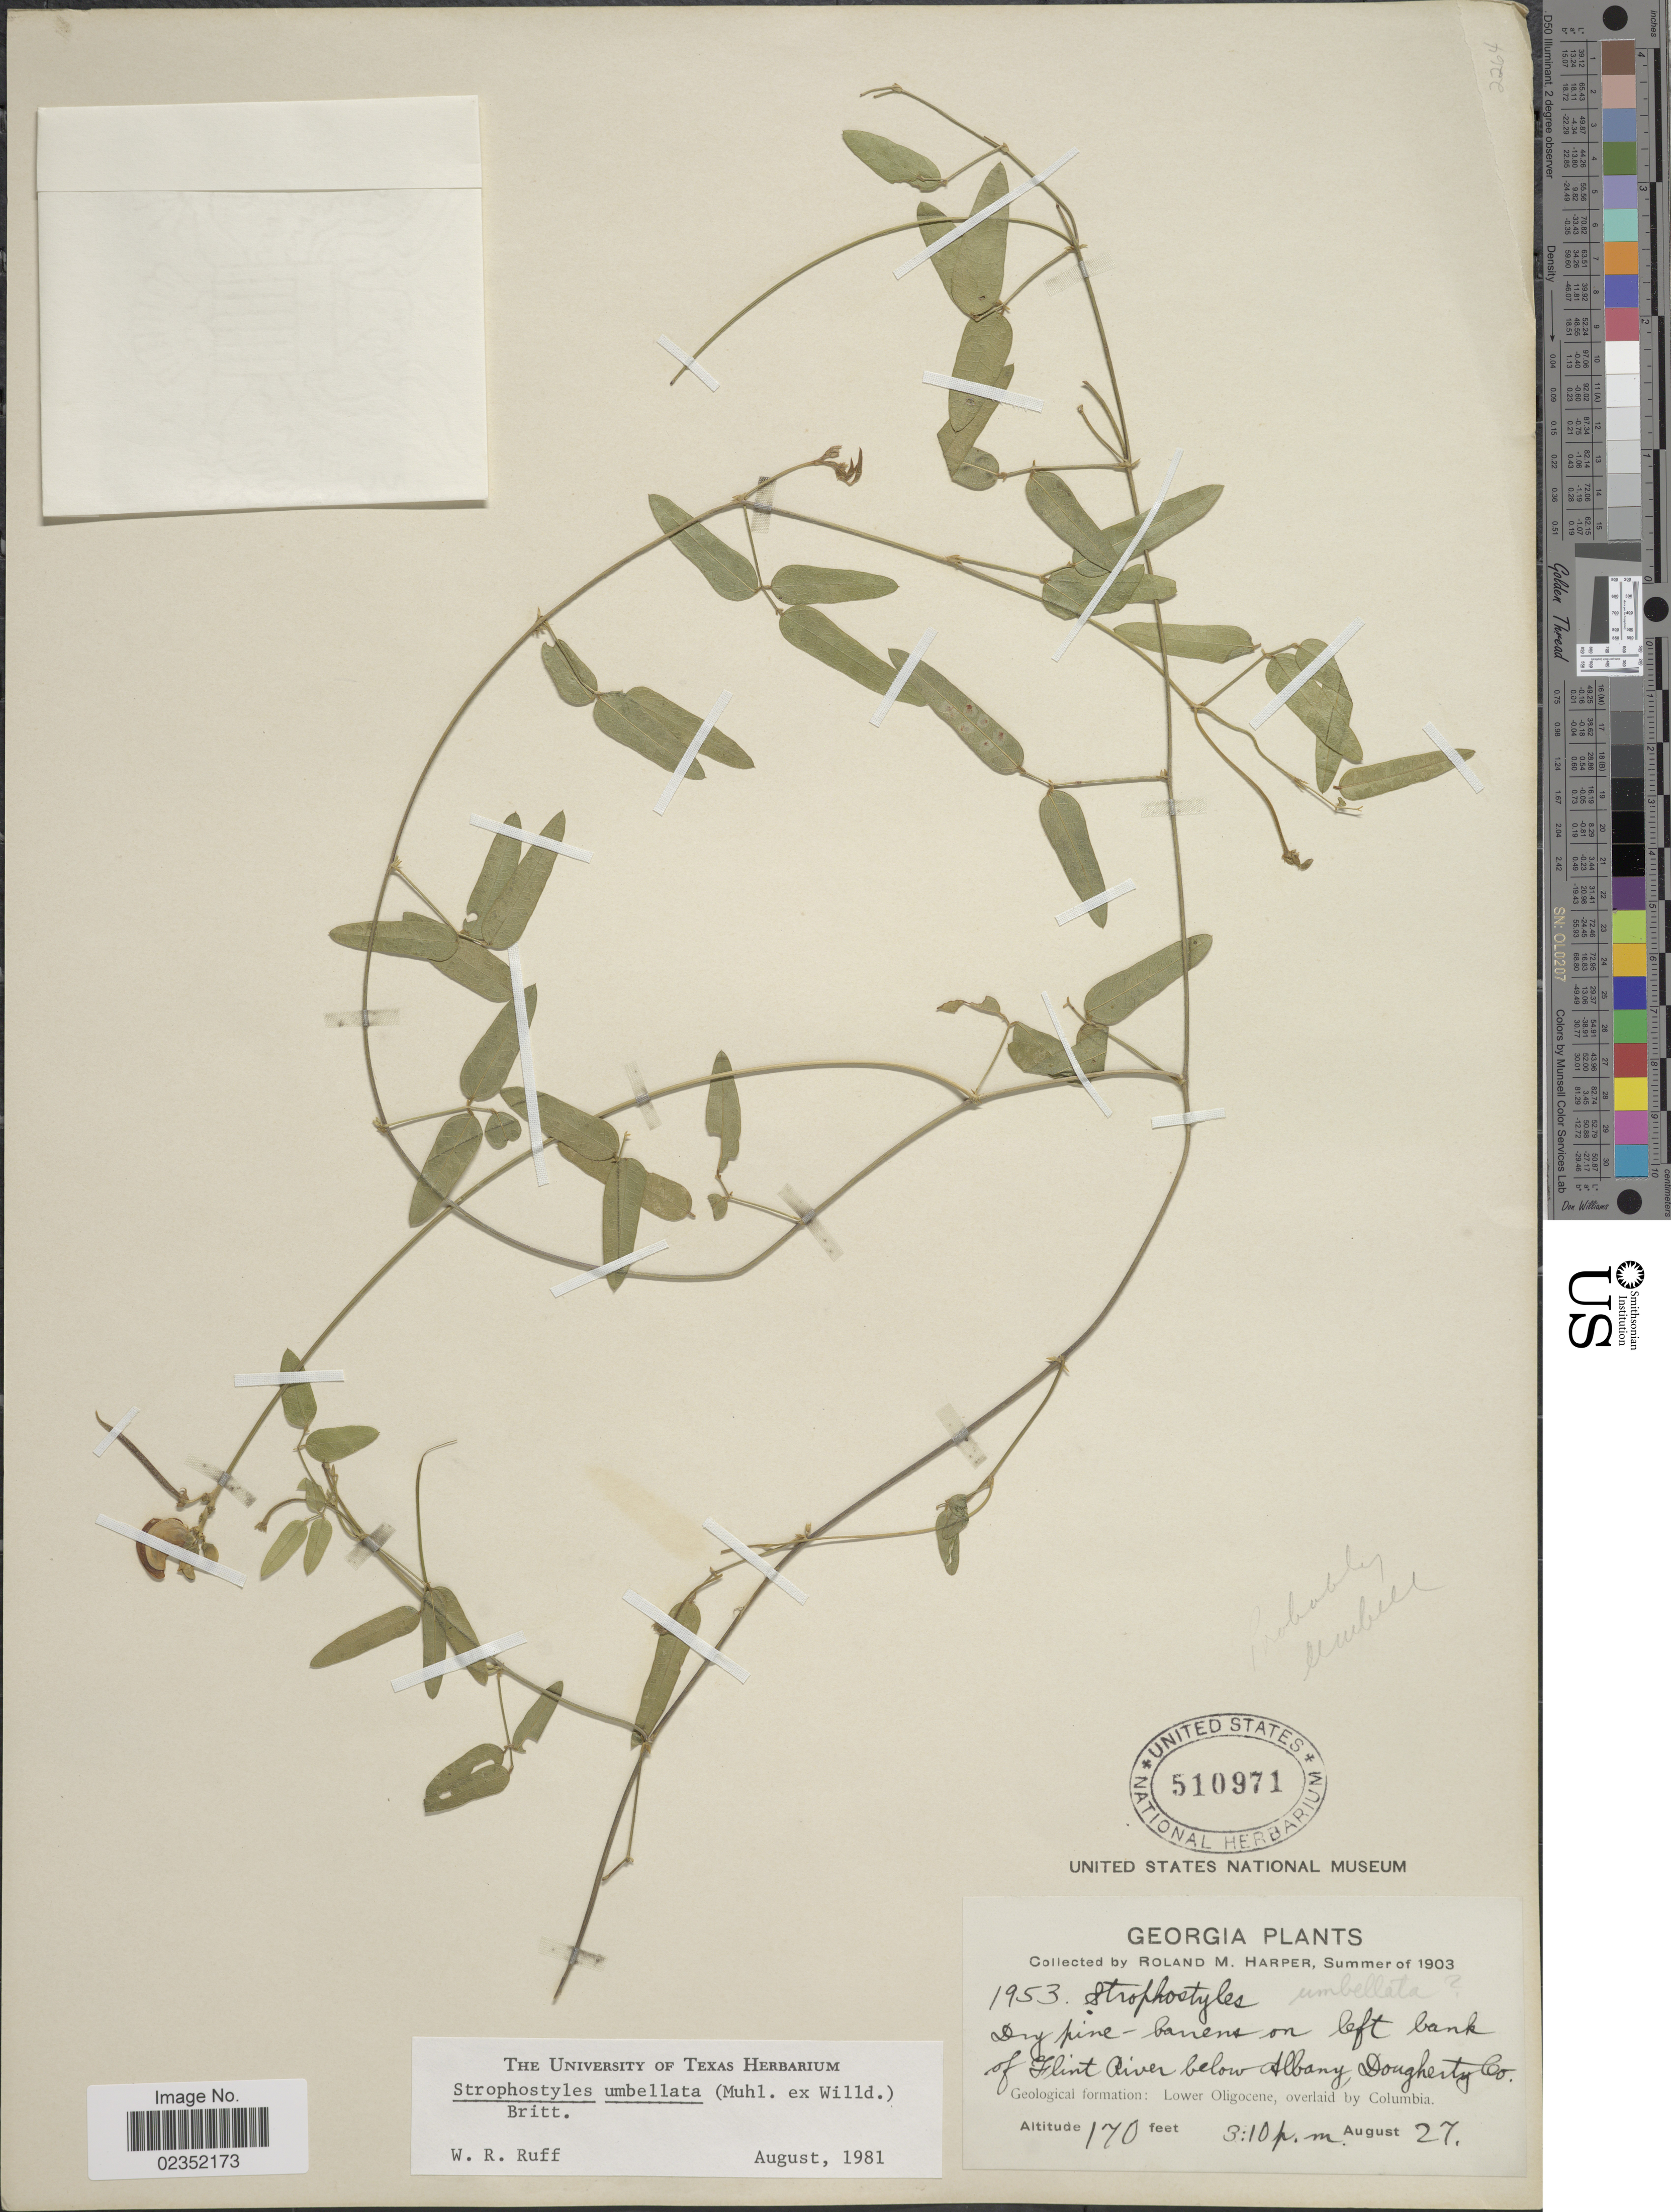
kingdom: Plantae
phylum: Tracheophyta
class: Magnoliopsida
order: Fabales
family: Fabaceae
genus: Strophostyles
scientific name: Strophostyles umbellata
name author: (Muhl. ex Willd.) Britton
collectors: R. M. Harper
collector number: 1953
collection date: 1903-08-27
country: United States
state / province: Georgia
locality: Dry pine-barrens on left bank of Flint River below Albany, Dougherty Co. Geological formation: Lower Oligocene, overlaid by Columbia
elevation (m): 52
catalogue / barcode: US 510971